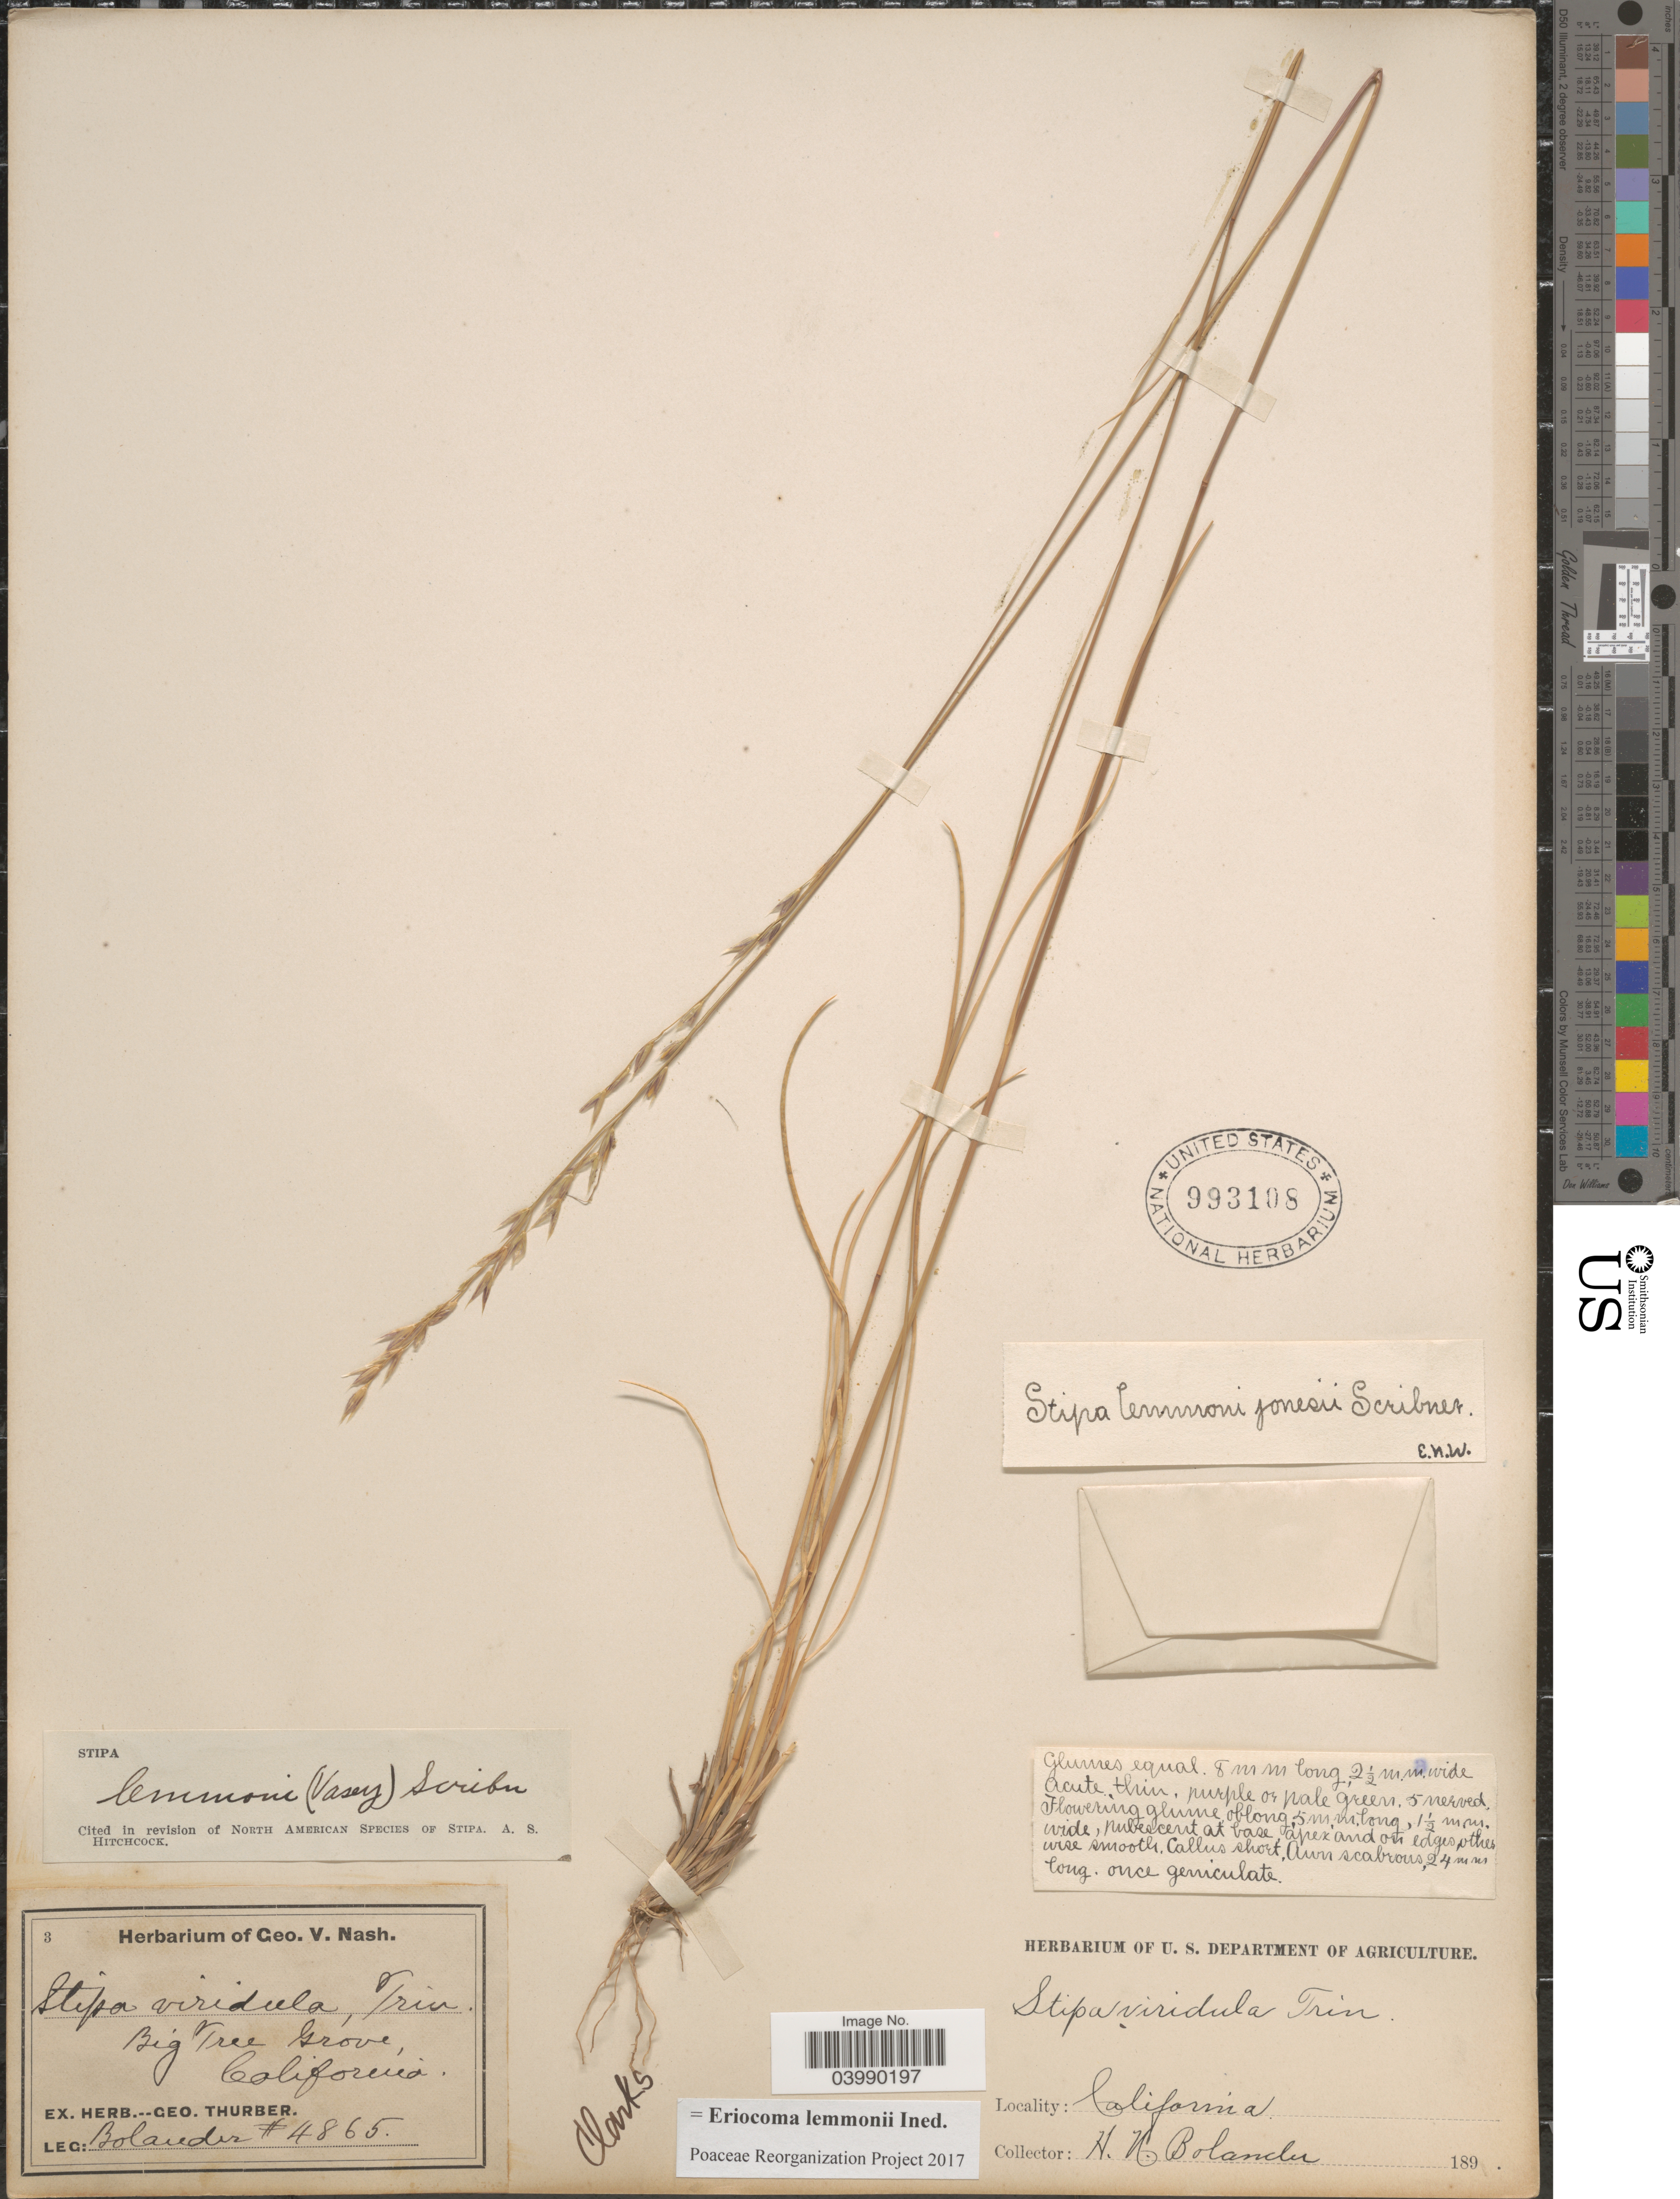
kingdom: Plantae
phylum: Tracheophyta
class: Liliopsida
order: Poales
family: Poaceae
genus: Eriocoma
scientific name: Eriocoma lemmonii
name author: (Vasey) Romasch.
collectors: H. Bolander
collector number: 4865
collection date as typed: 189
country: United States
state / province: California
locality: Big Tree Grove.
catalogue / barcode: US 993108